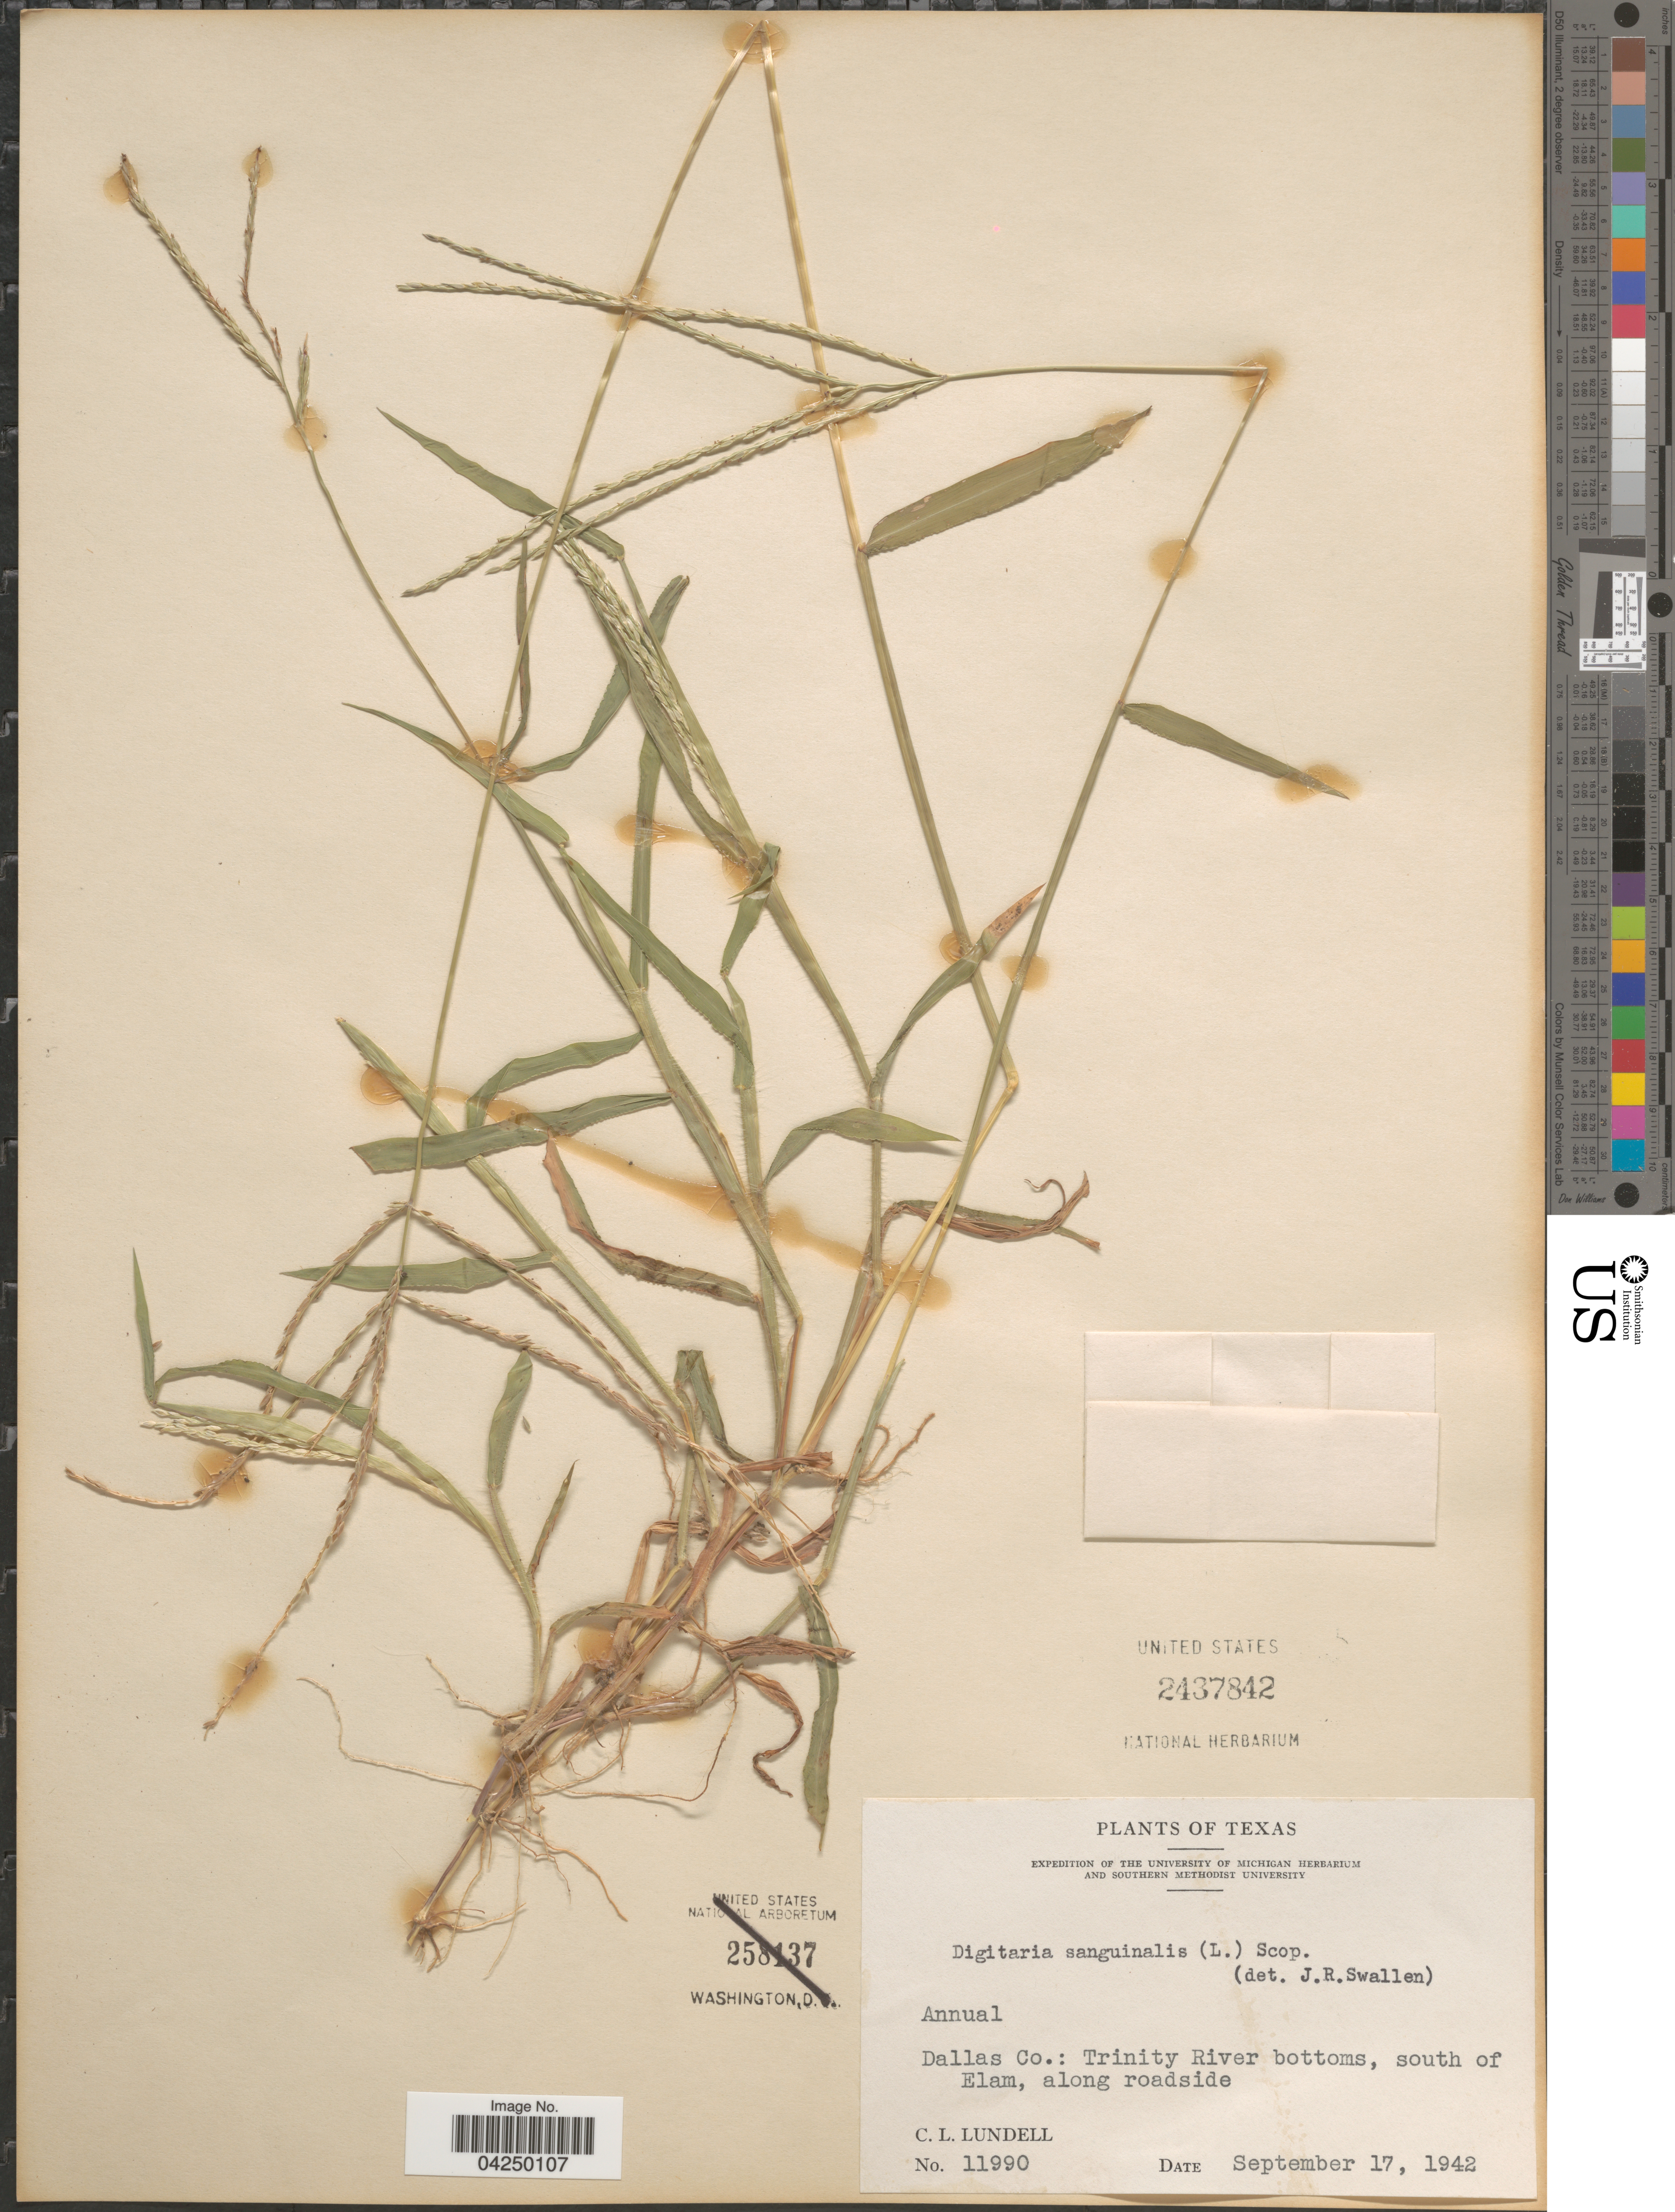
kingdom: Plantae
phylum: Tracheophyta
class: Liliopsida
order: Poales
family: Poaceae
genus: Digitaria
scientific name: Digitaria sanguinalis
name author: (L.) Scop.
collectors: C. L. Lundell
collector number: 11990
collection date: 1942-09-17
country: United States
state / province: Texas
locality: Expedition of the University of Michigan Herbarium and Southern Methodist University. Dallas Co.: Trinity River bottoms, south of Elam, along roadside.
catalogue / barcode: US 2437842